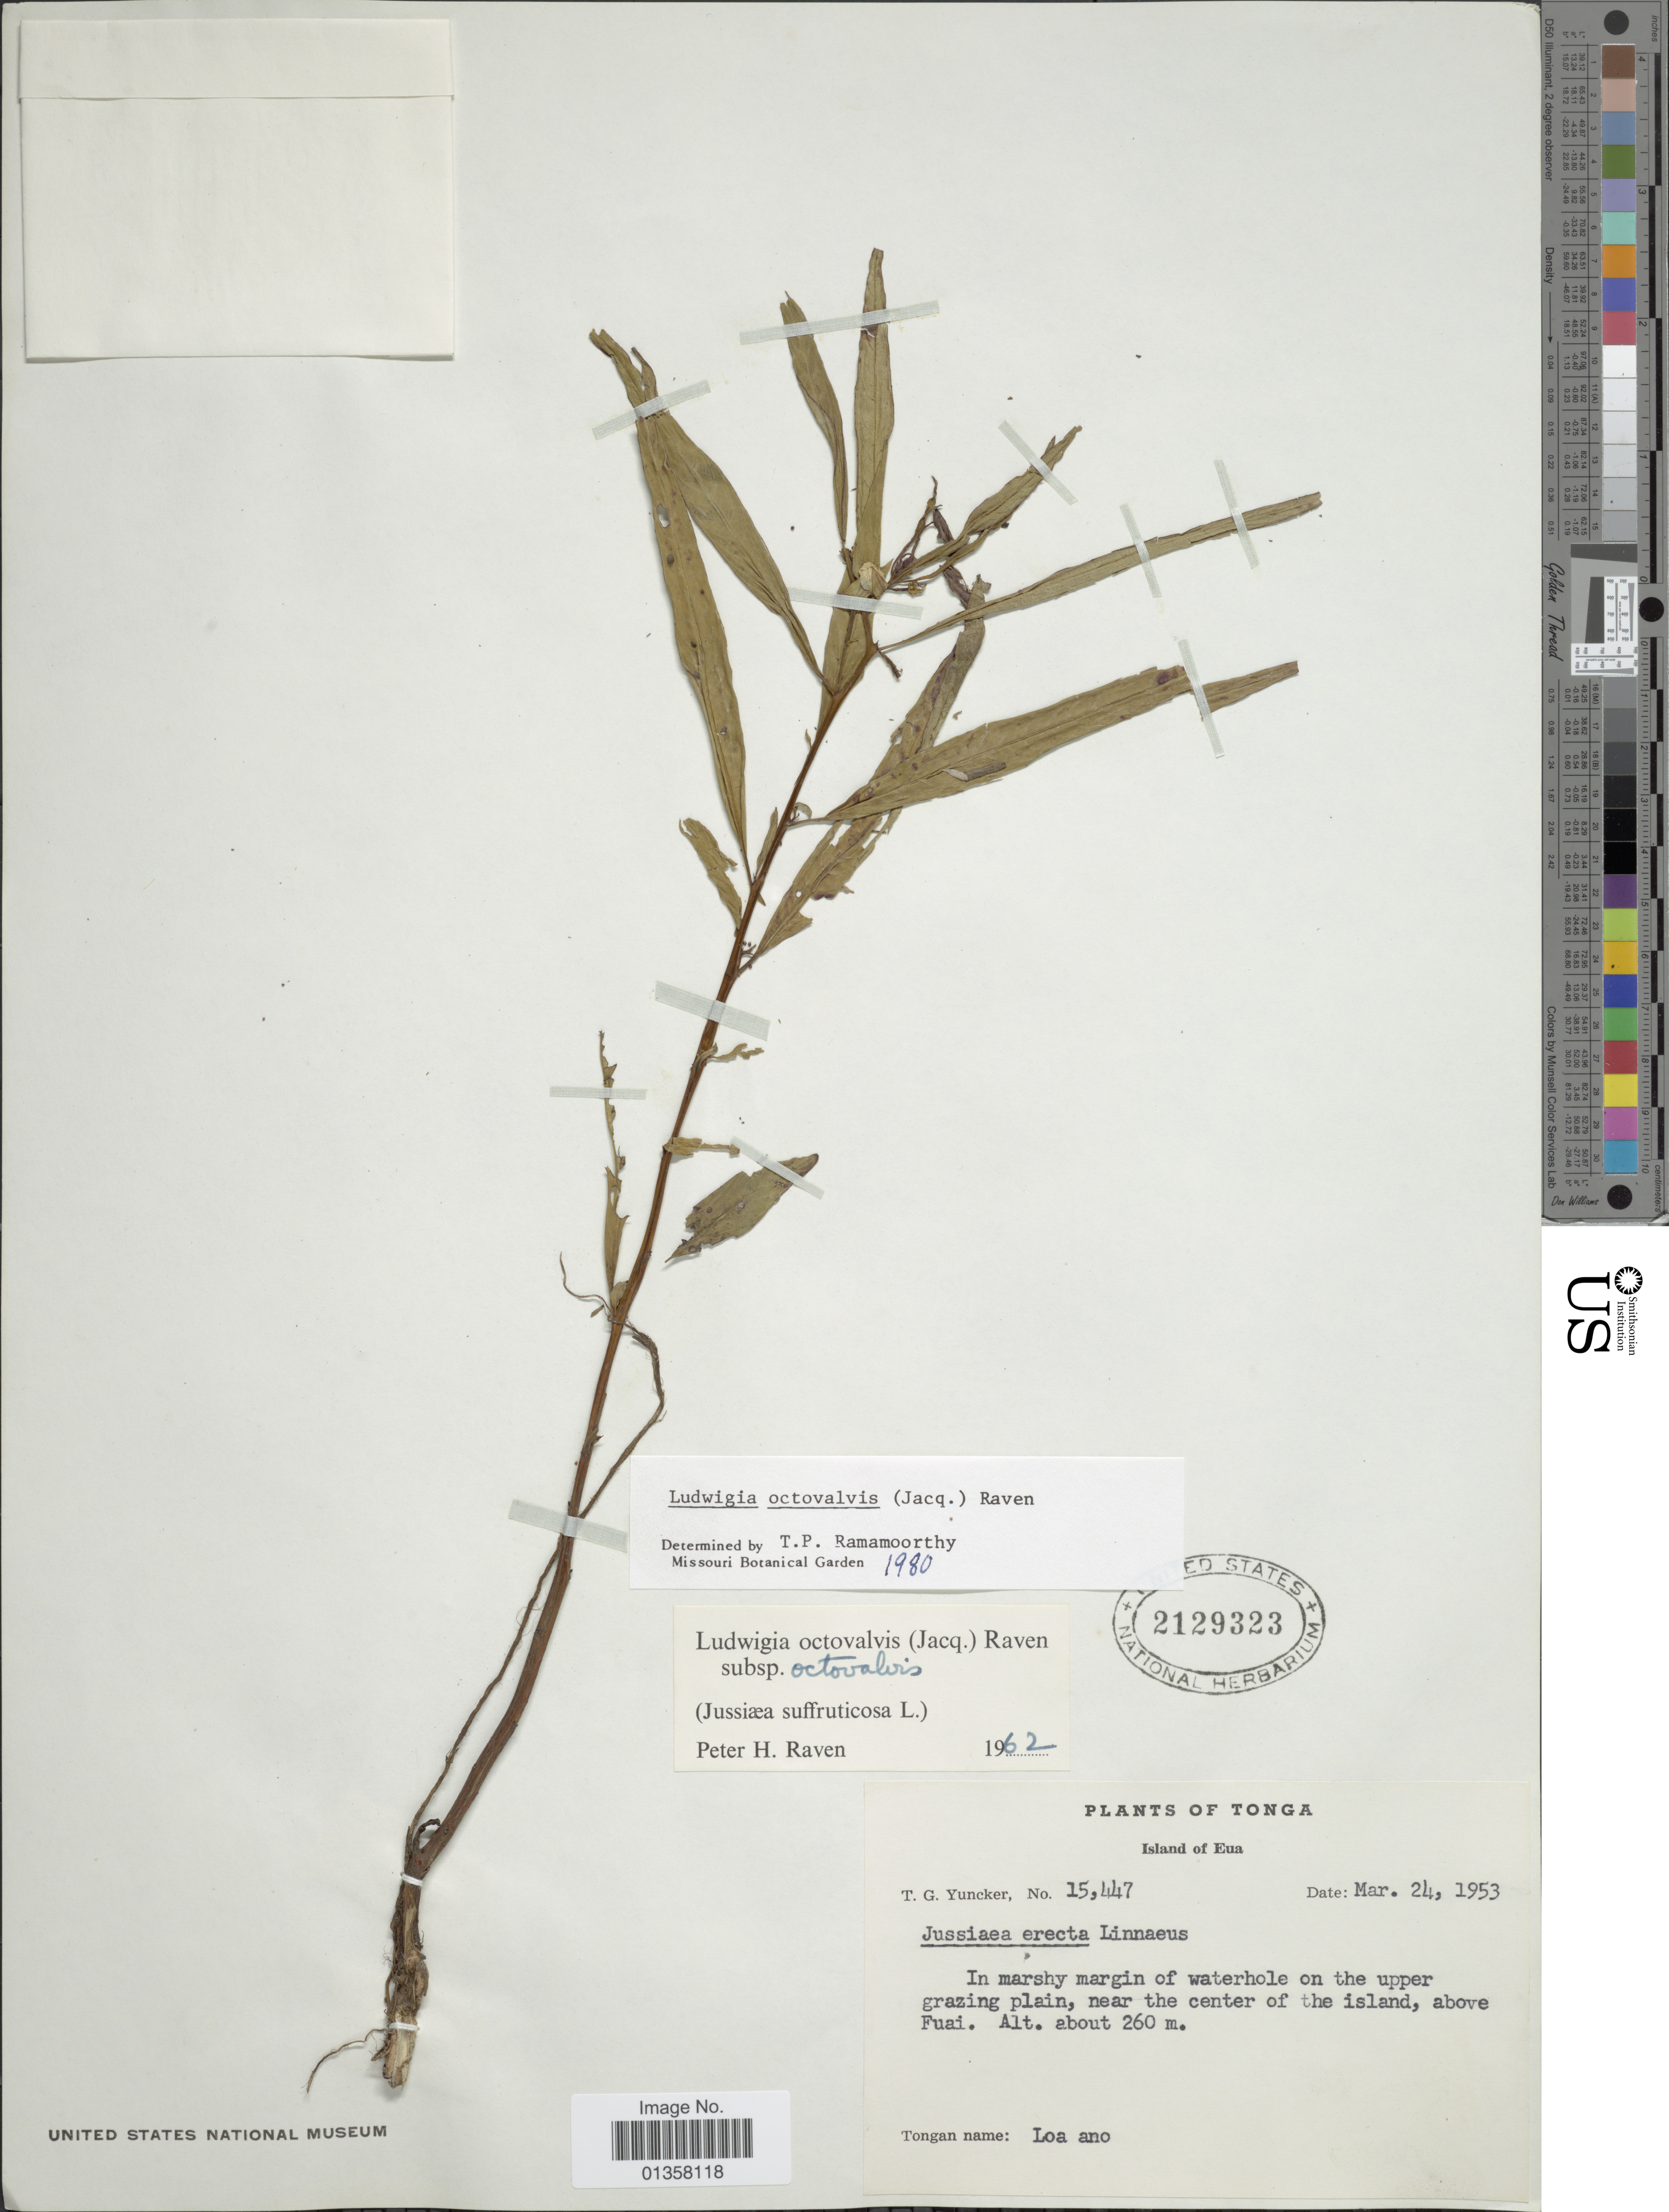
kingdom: Plantae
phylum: Tracheophyta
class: Magnoliopsida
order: Myrtales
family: Onagraceae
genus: Ludwigia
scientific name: Ludwigia octovalvis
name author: (Jacq.) P.H. Raven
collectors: T. G. Yuncker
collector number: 15447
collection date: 1953-03-24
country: Tonga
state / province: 'Eua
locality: Island of Eua, In marshy margin of waterhole on the upper grazing plain, near the center of the island, above Fuai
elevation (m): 260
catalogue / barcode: US 2129323